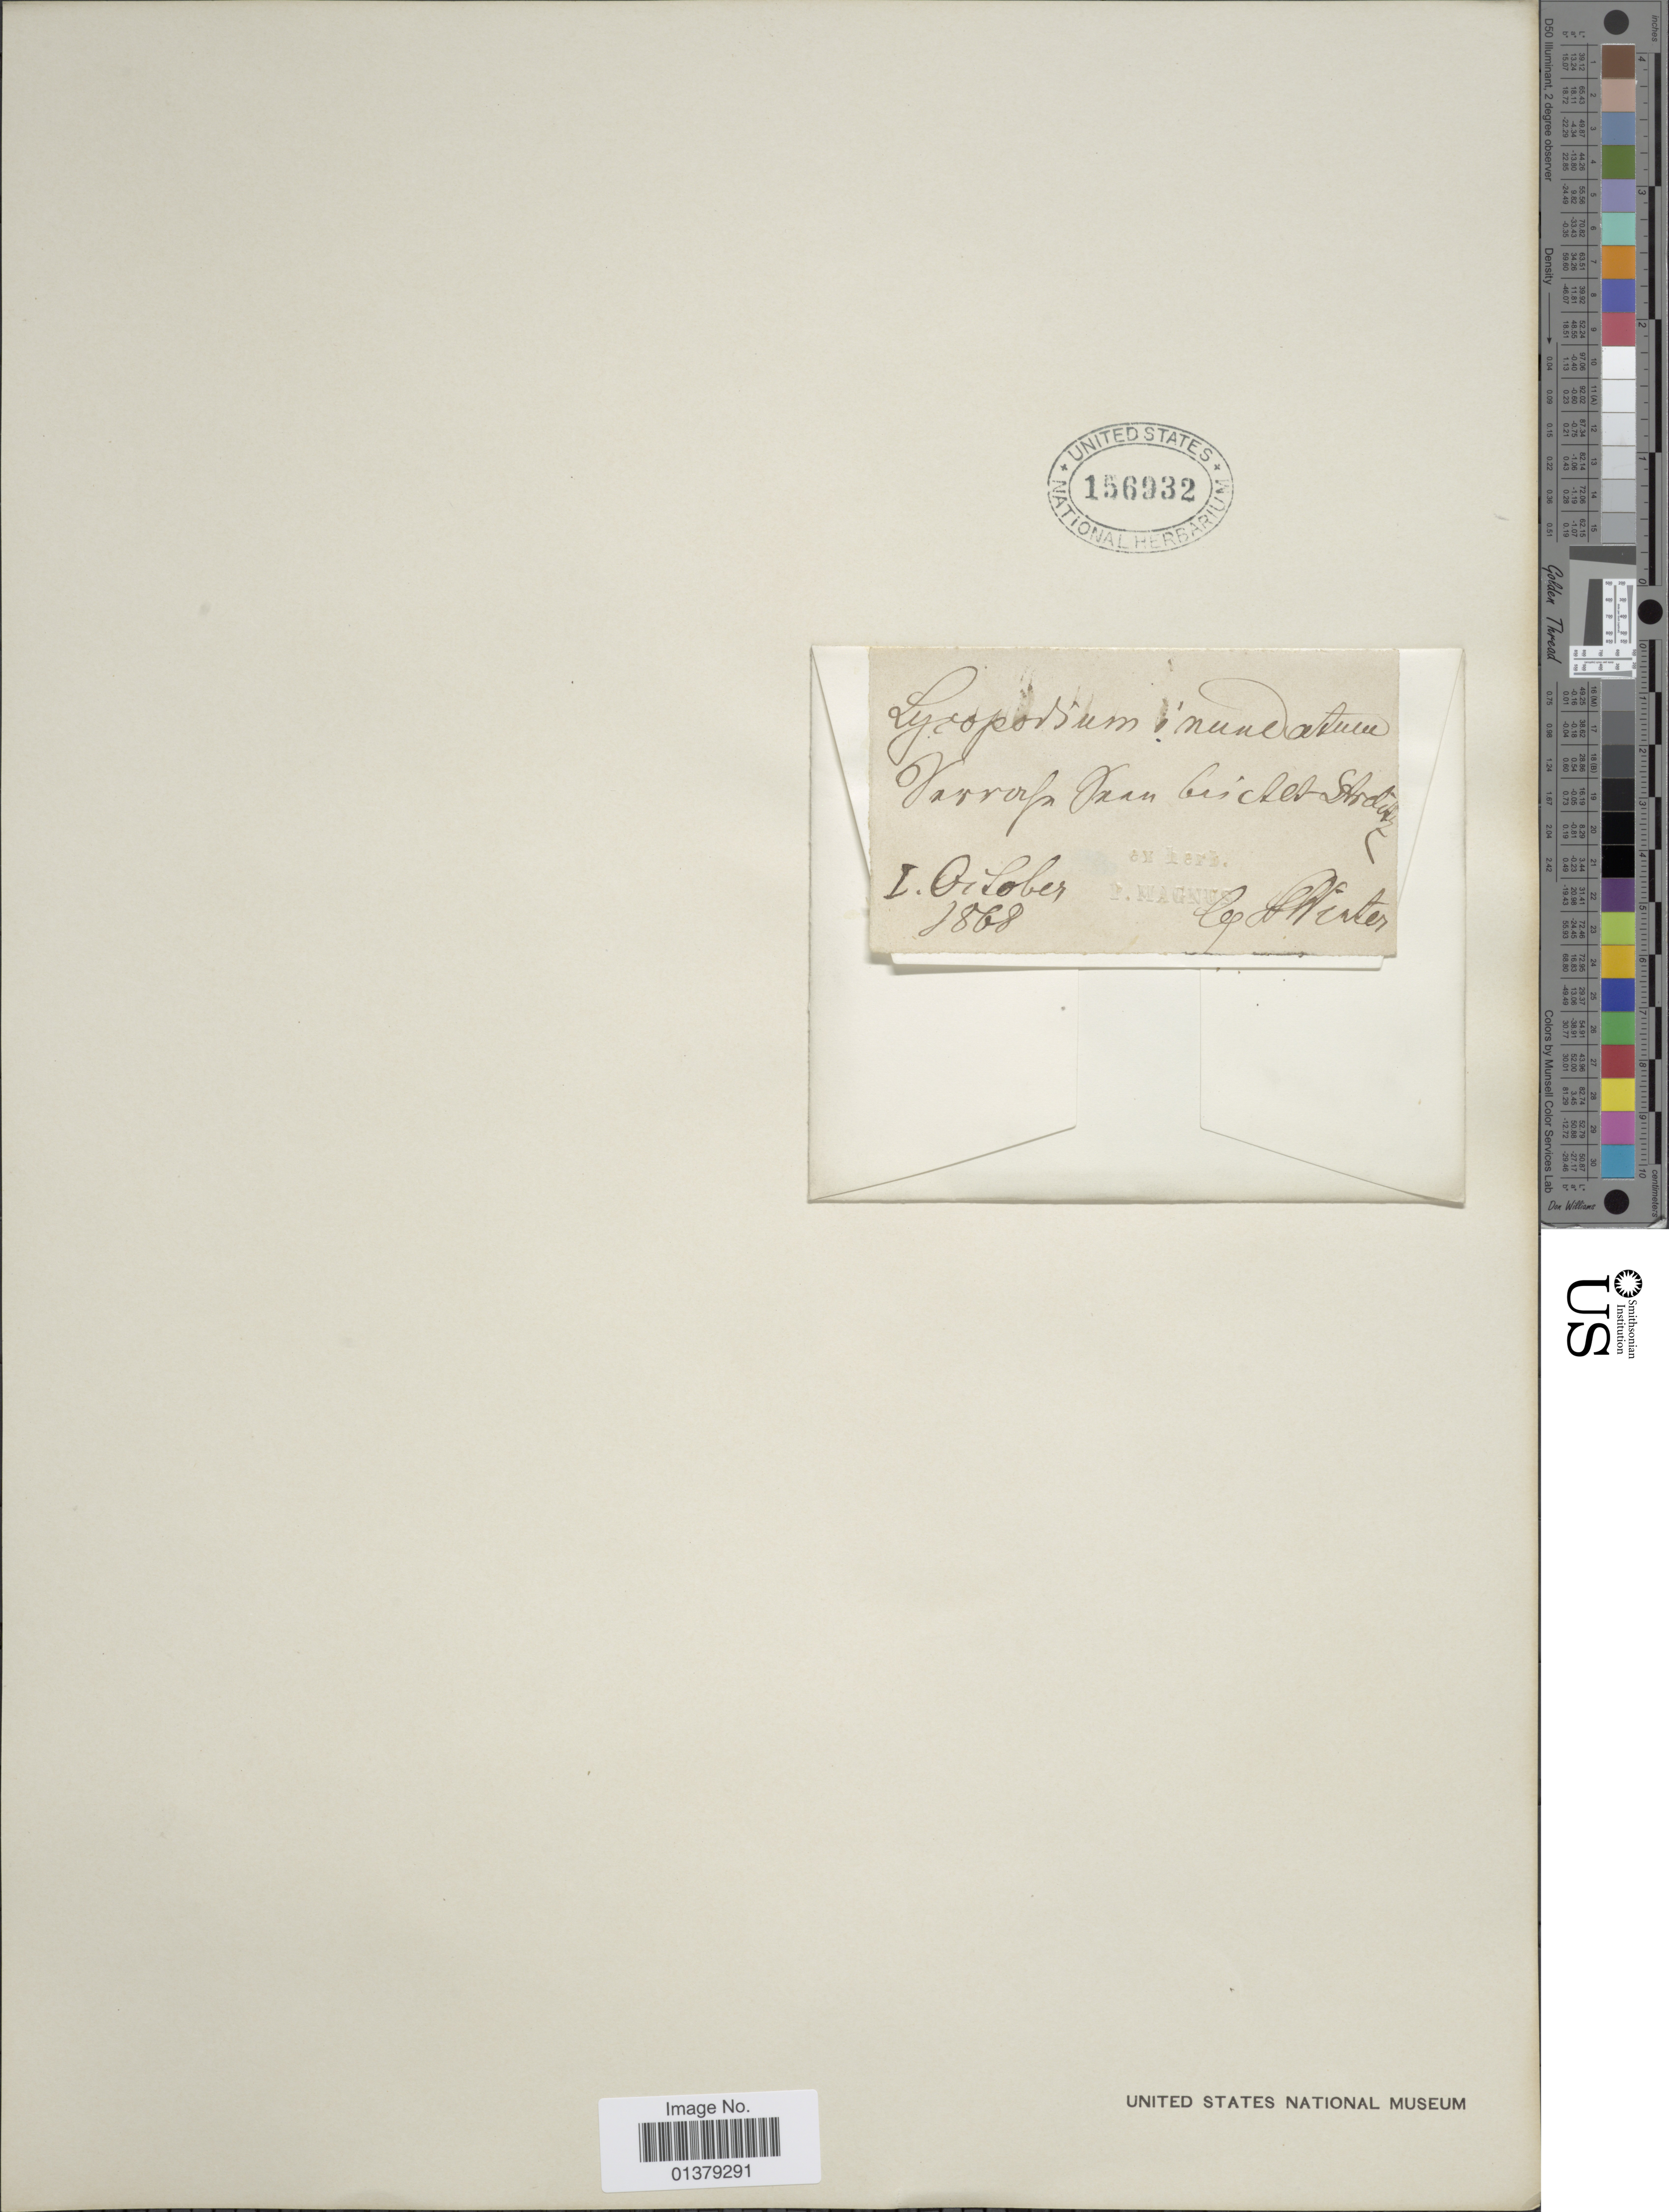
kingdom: Plantae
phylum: Tracheophyta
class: Lycopodiopsida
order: Lycopodiales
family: Lycopodiaceae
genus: Lycopodiella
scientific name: Lycopodiella inundata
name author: (L.) Holub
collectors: H. Winter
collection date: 1868-10-01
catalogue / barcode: US 156332